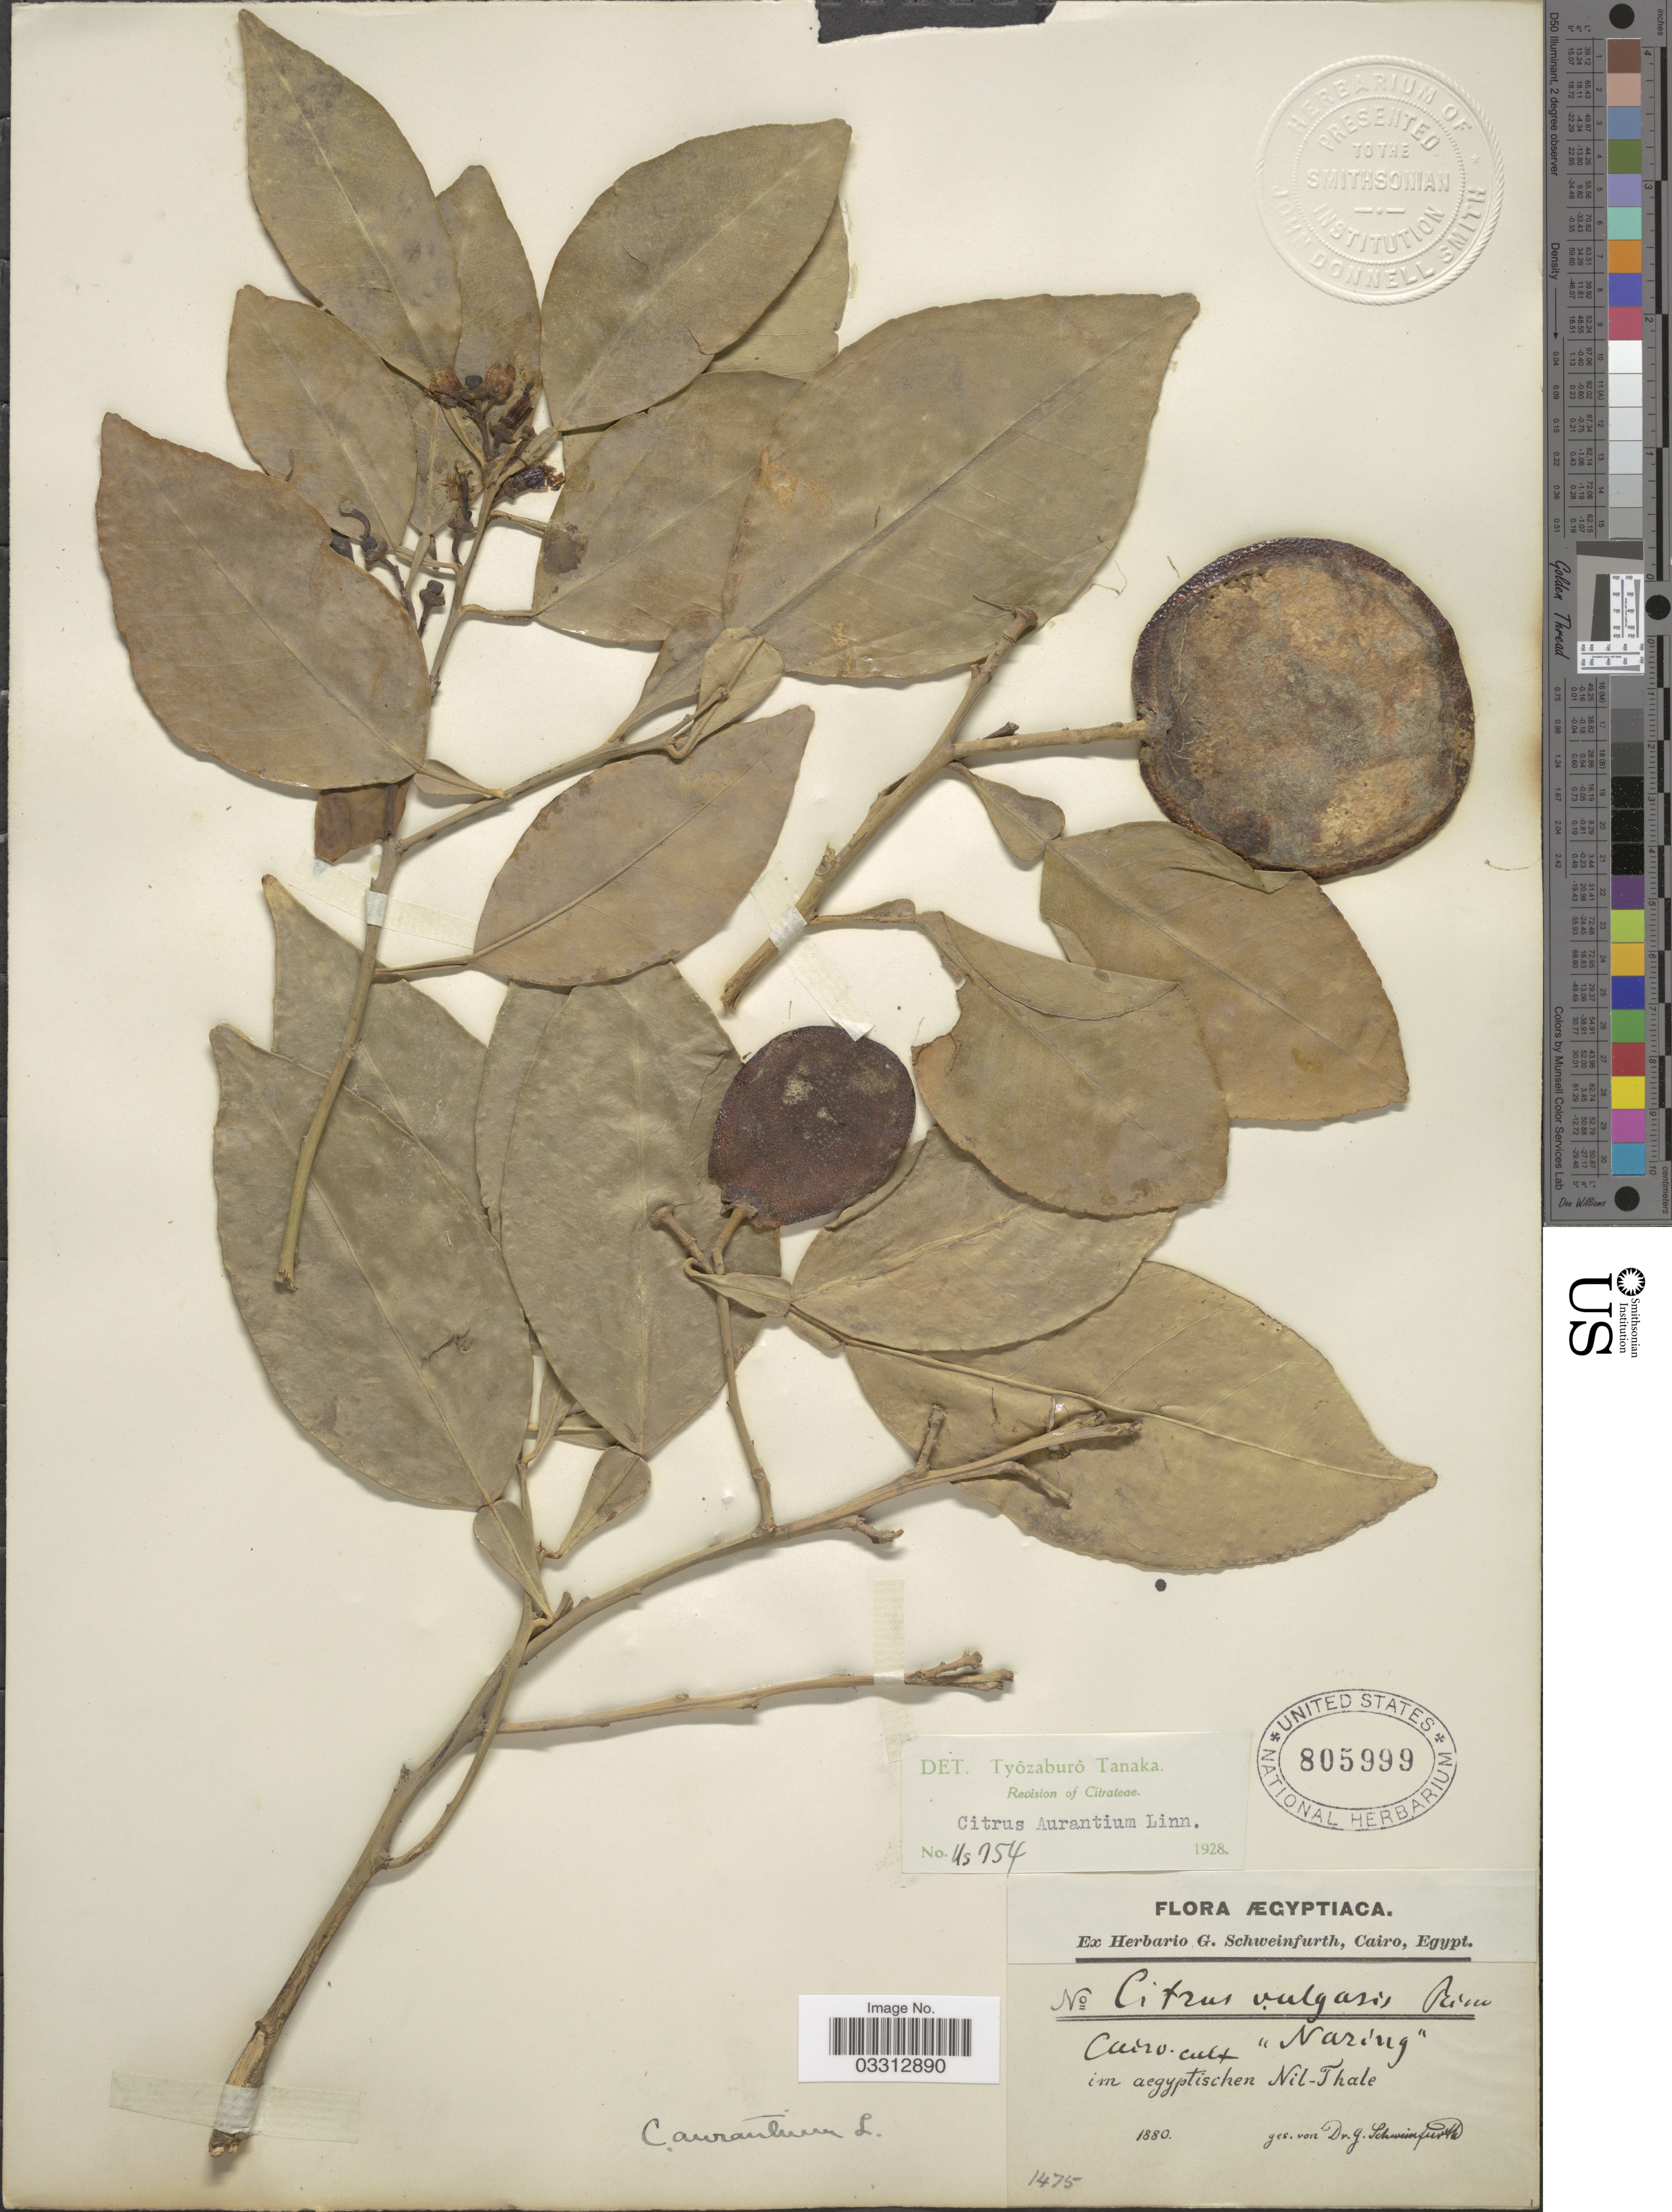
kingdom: Plantae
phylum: Tracheophyta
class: Magnoliopsida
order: Sapindales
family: Rutaceae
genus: Citrus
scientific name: Citrus x aurantium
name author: L.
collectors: G. A. Schweinfurth (herbarium)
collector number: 1475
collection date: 1880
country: Egypt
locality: Cairo. Im aegyptischen Nil-Thale.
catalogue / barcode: US 805999